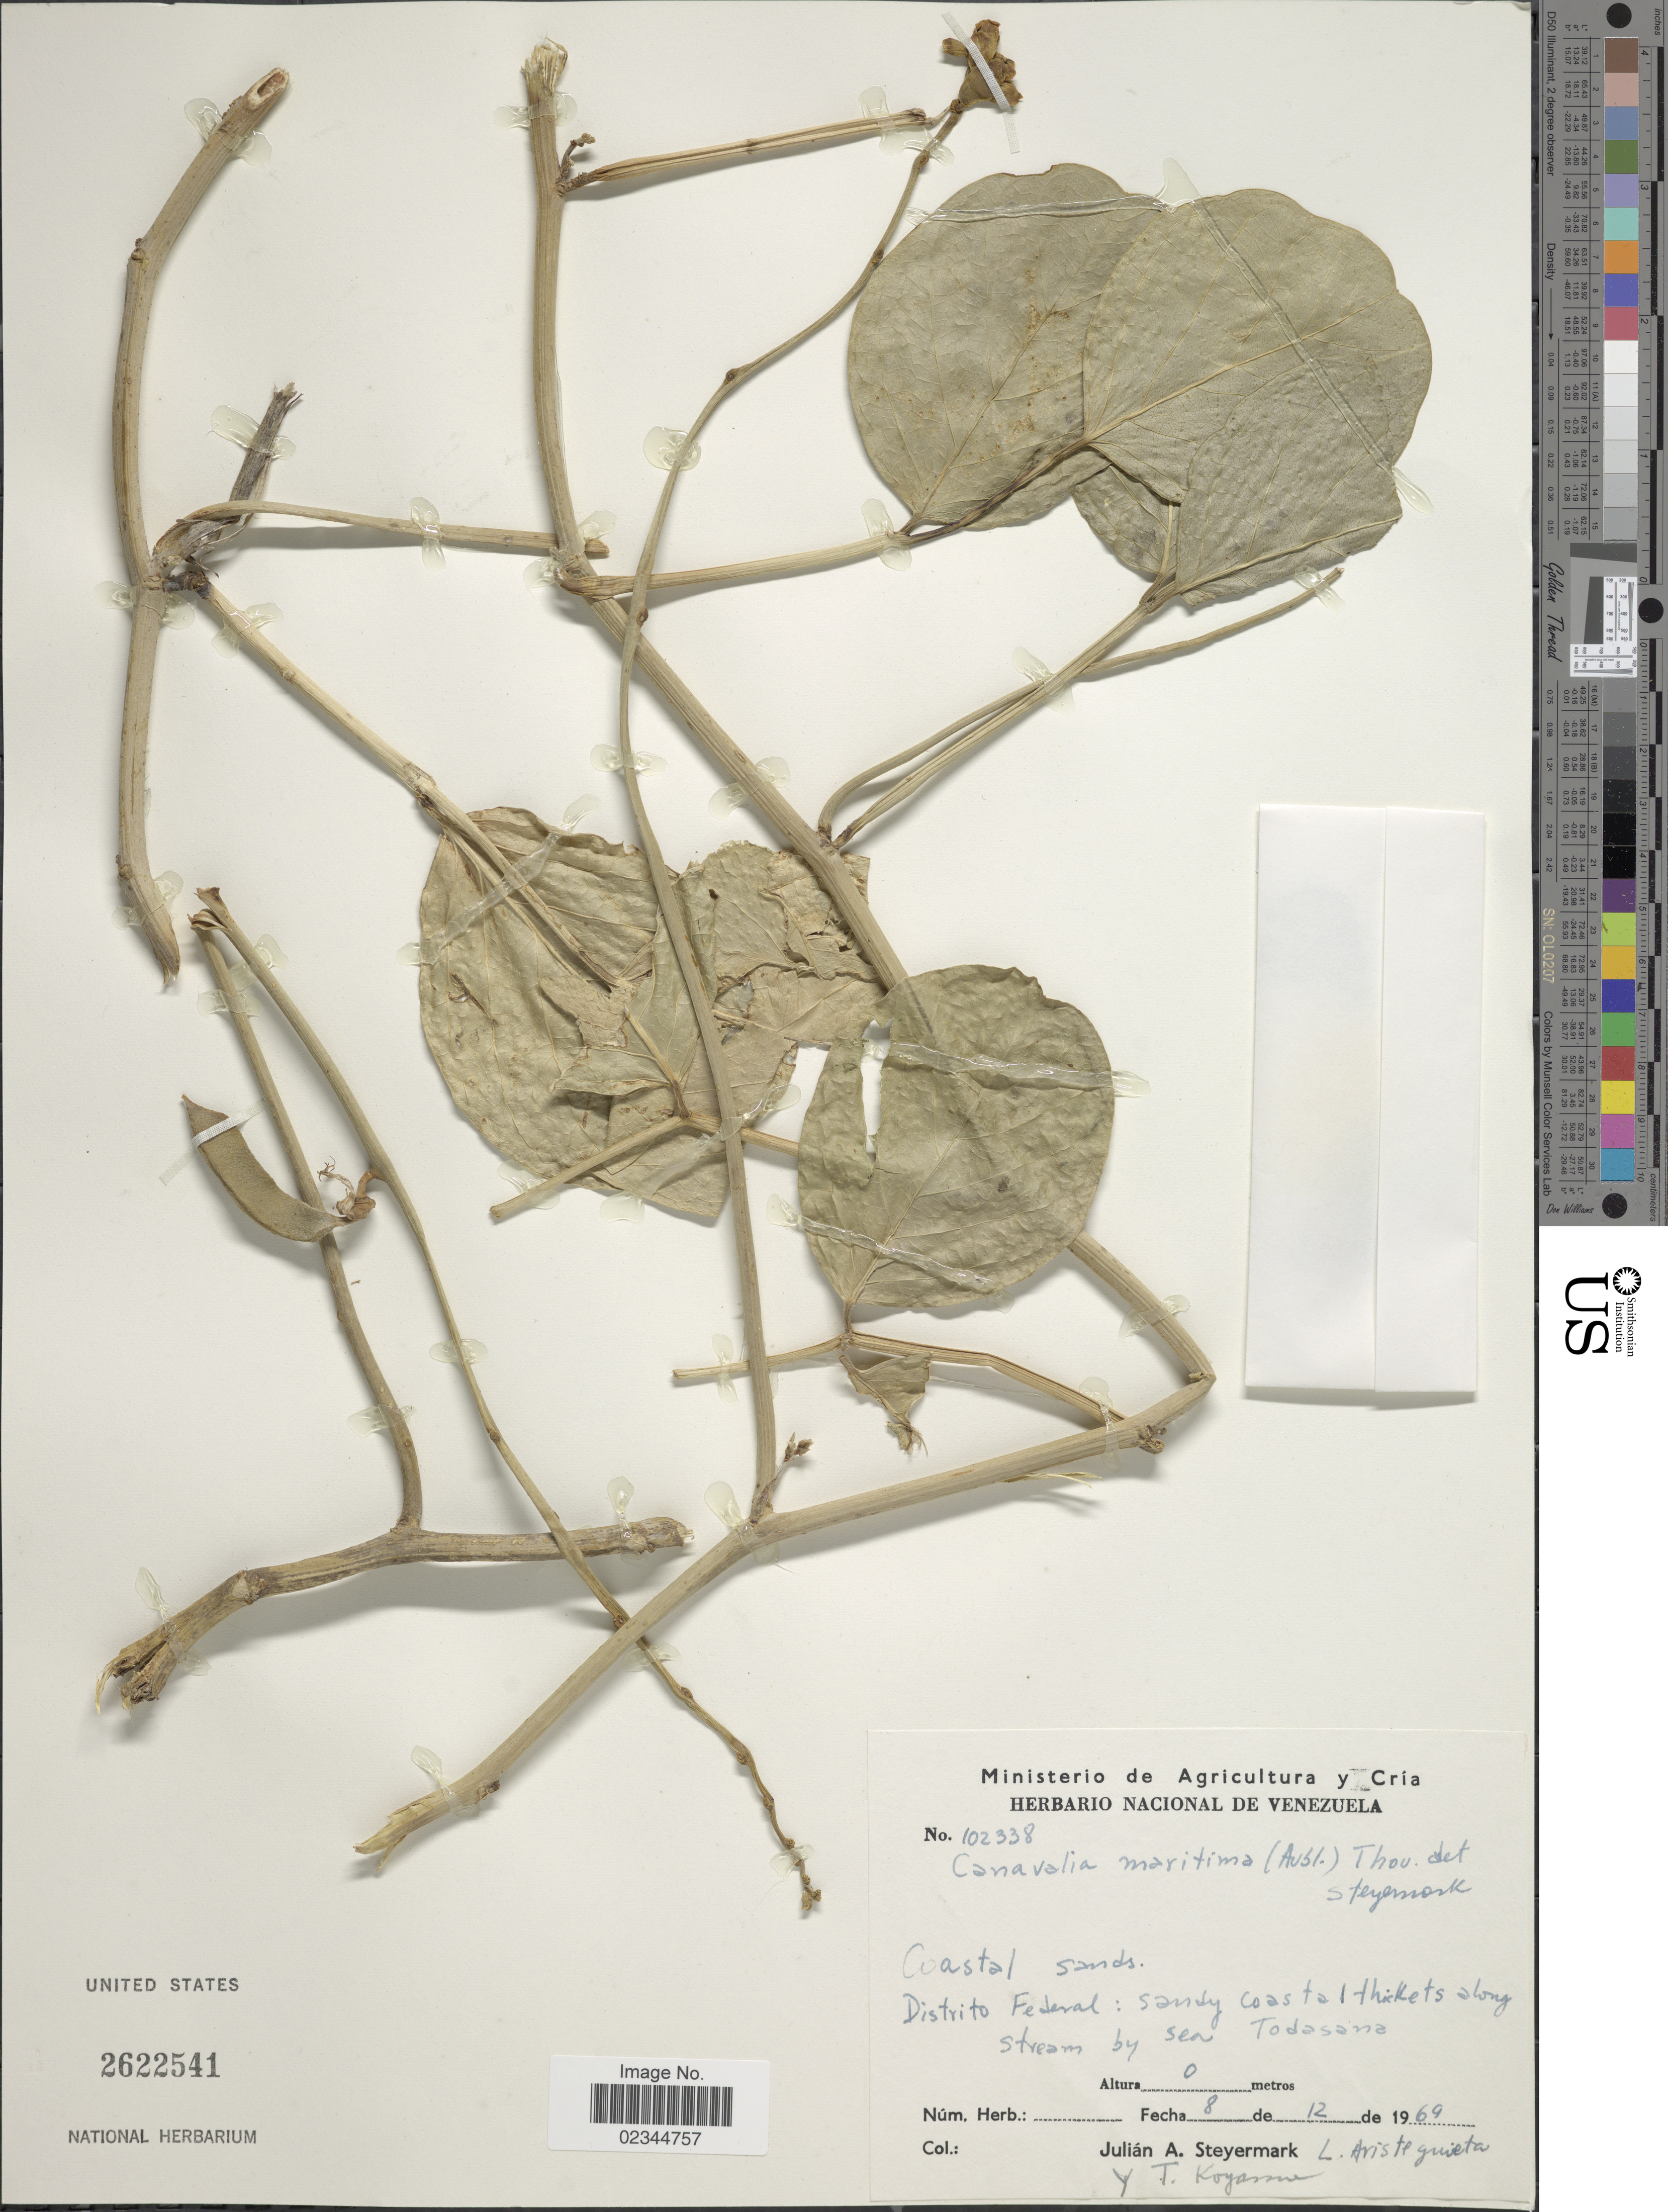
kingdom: Plantae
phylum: Tracheophyta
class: Magnoliopsida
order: Fabales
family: Fabaceae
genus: Canavalia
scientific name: Canavalia rosea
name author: (Sw.) DC.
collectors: J. Steyermark, L. Aristeguieta & T. Koyama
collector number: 102338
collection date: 1969-12-08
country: Venezuela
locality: Distrito Federal: sandy coastal thickets along stream by sea, Todasana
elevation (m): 0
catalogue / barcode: US 2622541